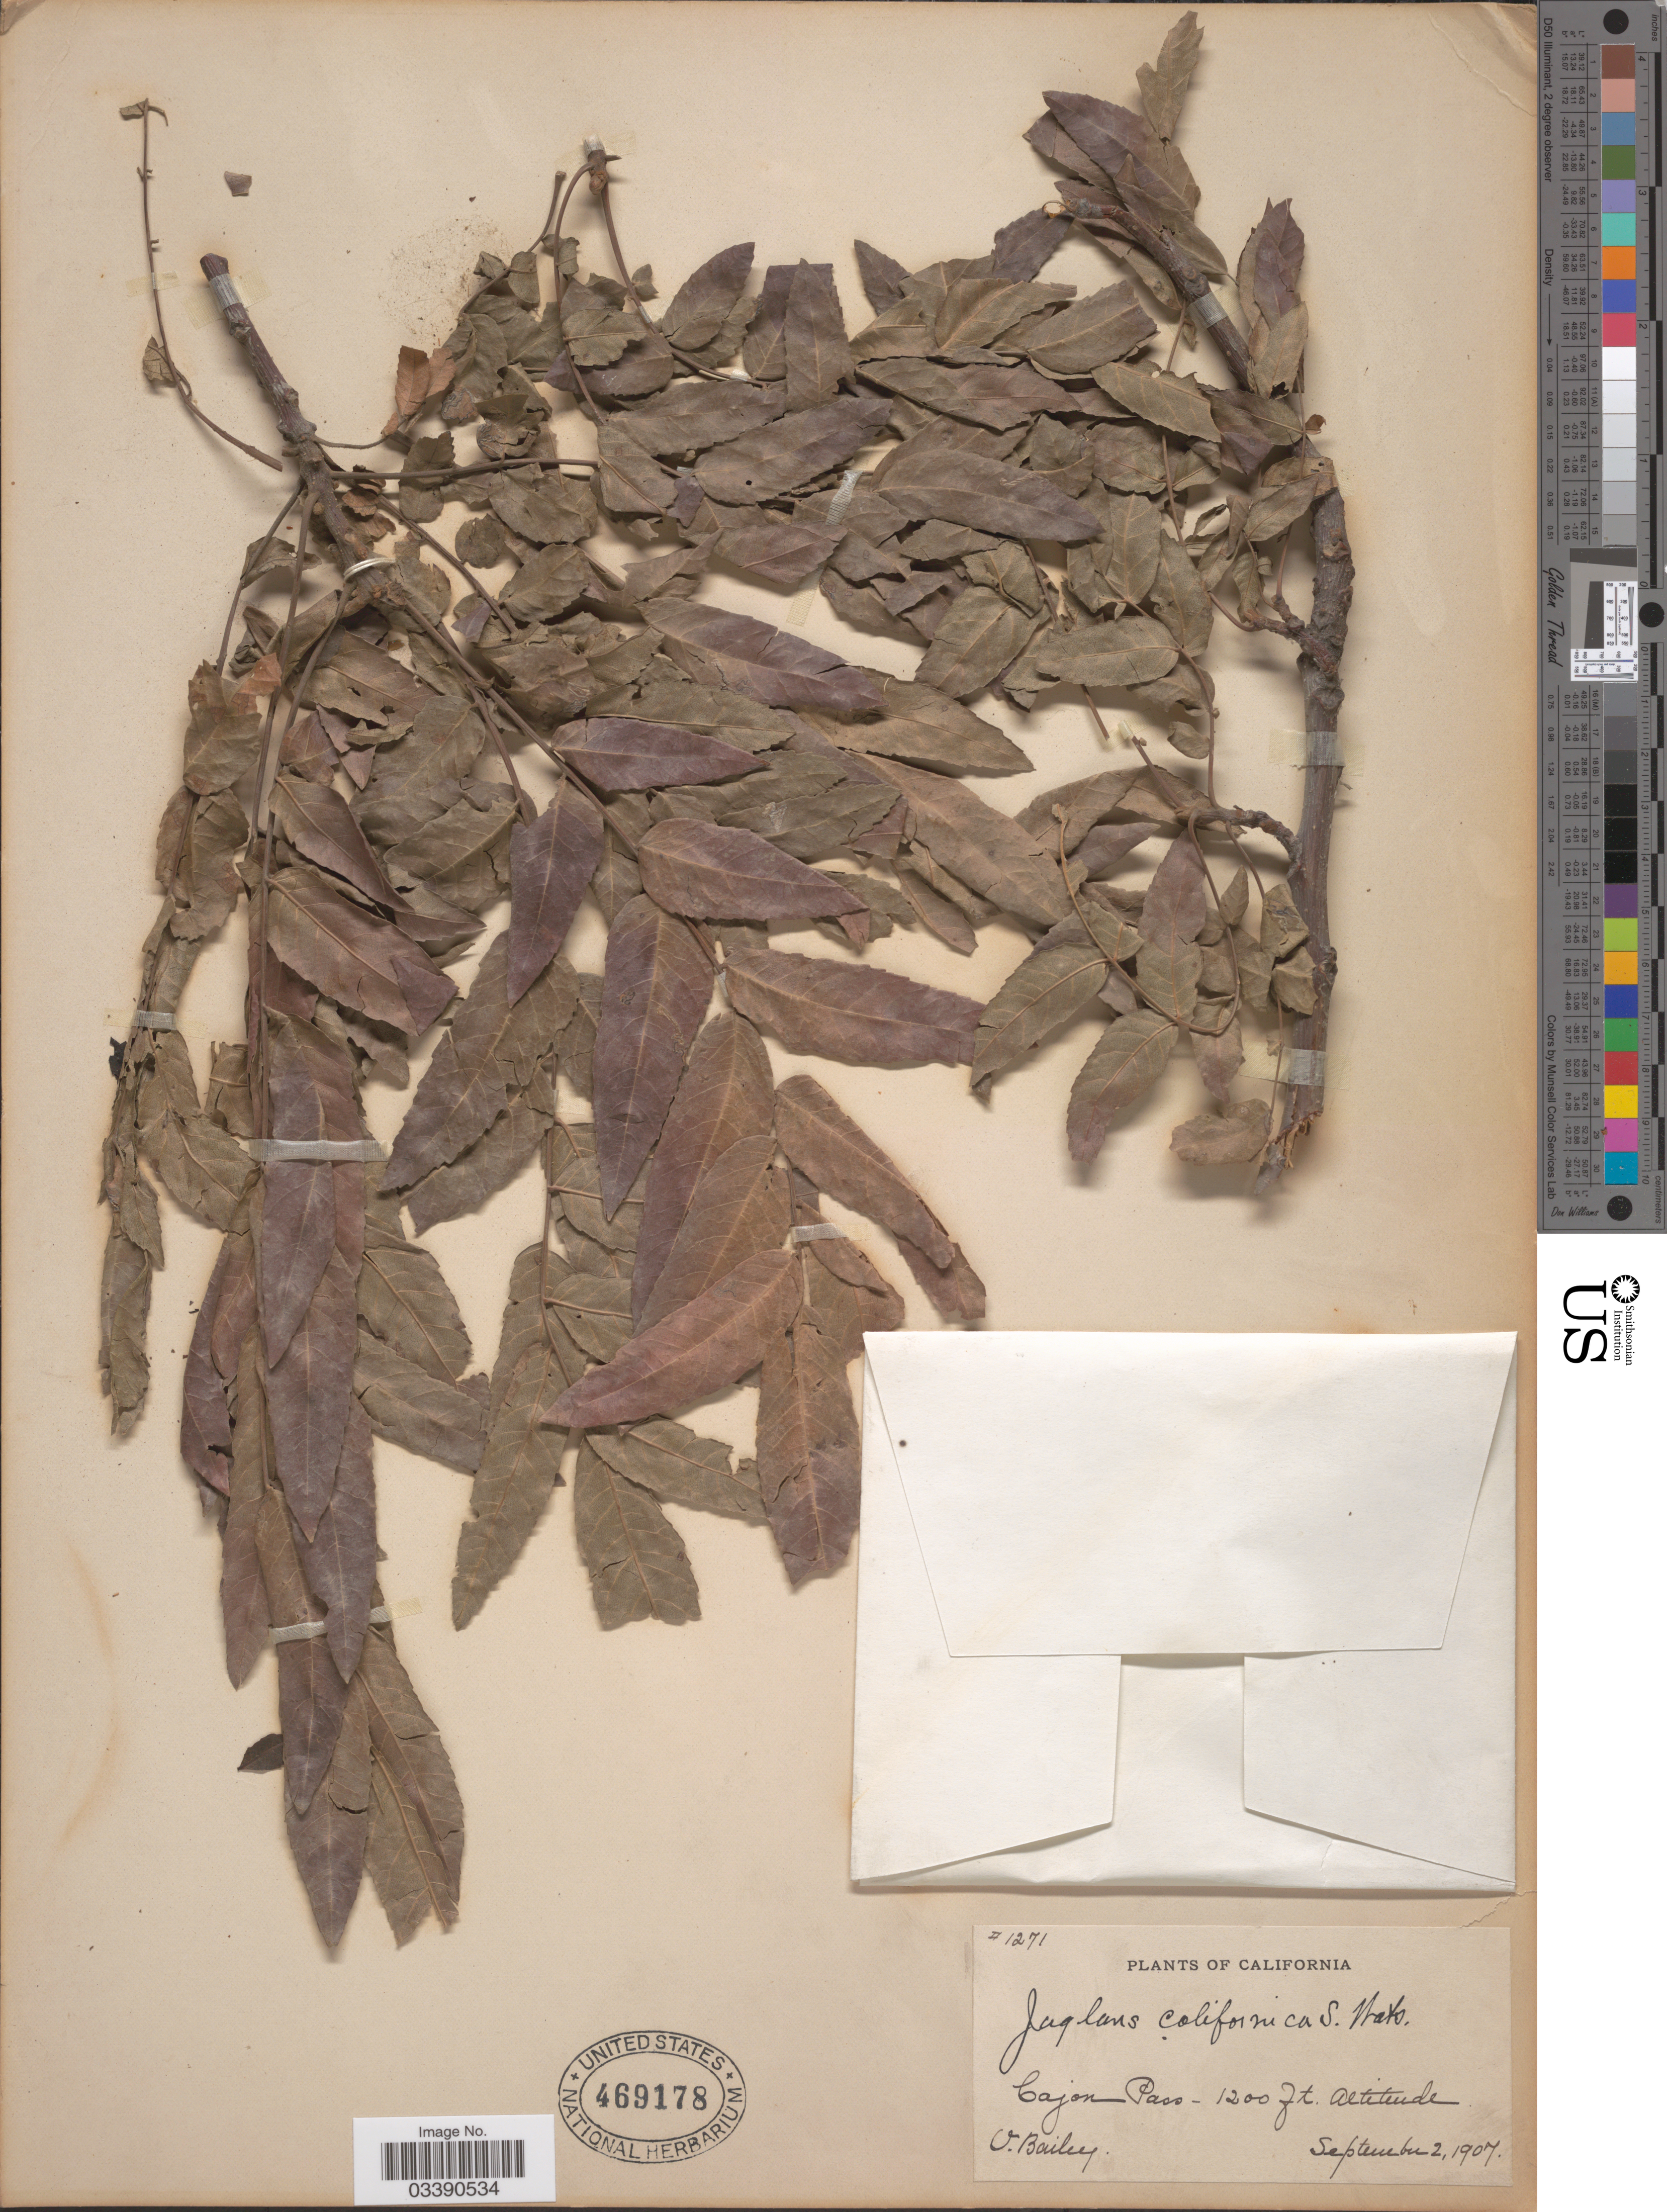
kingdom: Plantae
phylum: Tracheophyta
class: Magnoliopsida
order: Fagales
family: Juglandaceae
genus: Juglans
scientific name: Juglans californica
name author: S. Watson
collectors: V. L. Bailey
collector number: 1271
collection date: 1907-09-02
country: United States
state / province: California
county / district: San Bernardino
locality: Cajon Pass.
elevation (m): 366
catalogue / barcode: US 469178